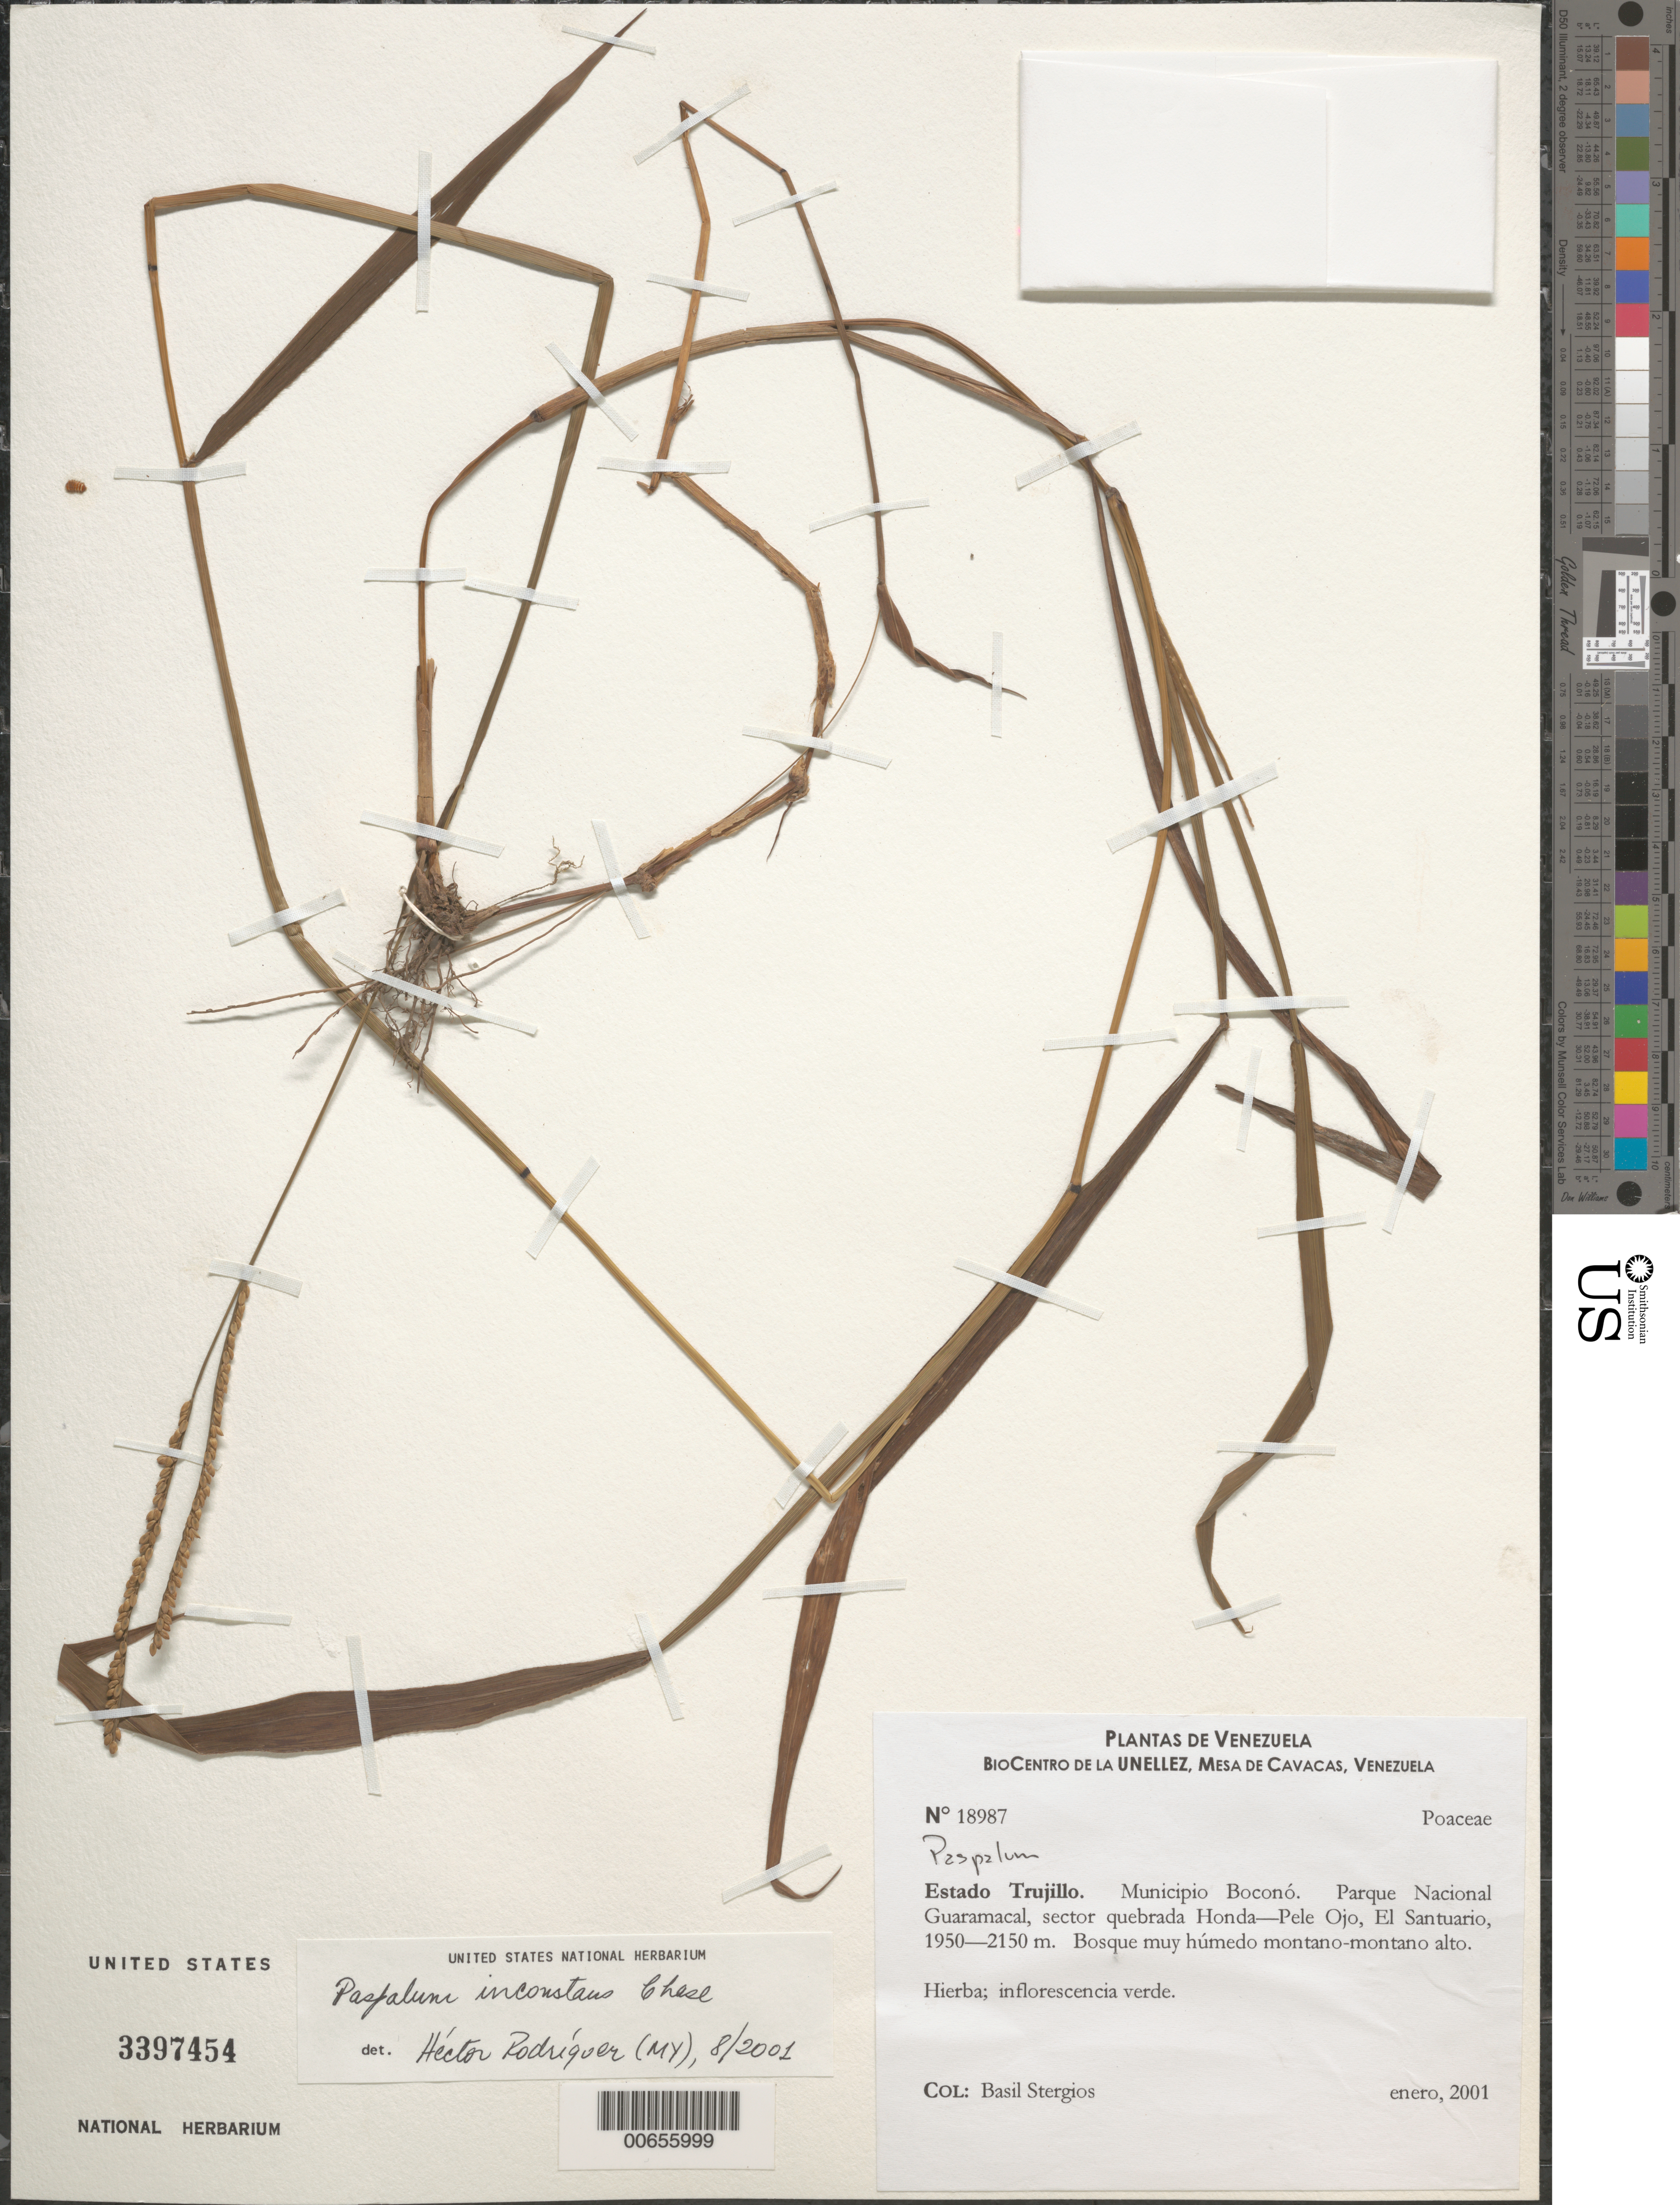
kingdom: Plantae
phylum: Tracheophyta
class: Liliopsida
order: Poales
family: Poaceae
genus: Paspalum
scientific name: Paspalum inconstans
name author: Chase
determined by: Rodríguez, H., (MY), Universidad Central de Venezuela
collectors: B. G. Stergios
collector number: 18987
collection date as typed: Jan 2001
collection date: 2001-01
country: Venezuela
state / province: Trujillo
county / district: Boconó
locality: Parque Nacional Guaramacal, sector quebrada Honda-Pele Ojo, El Santuario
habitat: Bosque muy húmedo montano-montano alto.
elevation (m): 1950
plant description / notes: MO, PORT, US, VEN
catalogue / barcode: US 3397454